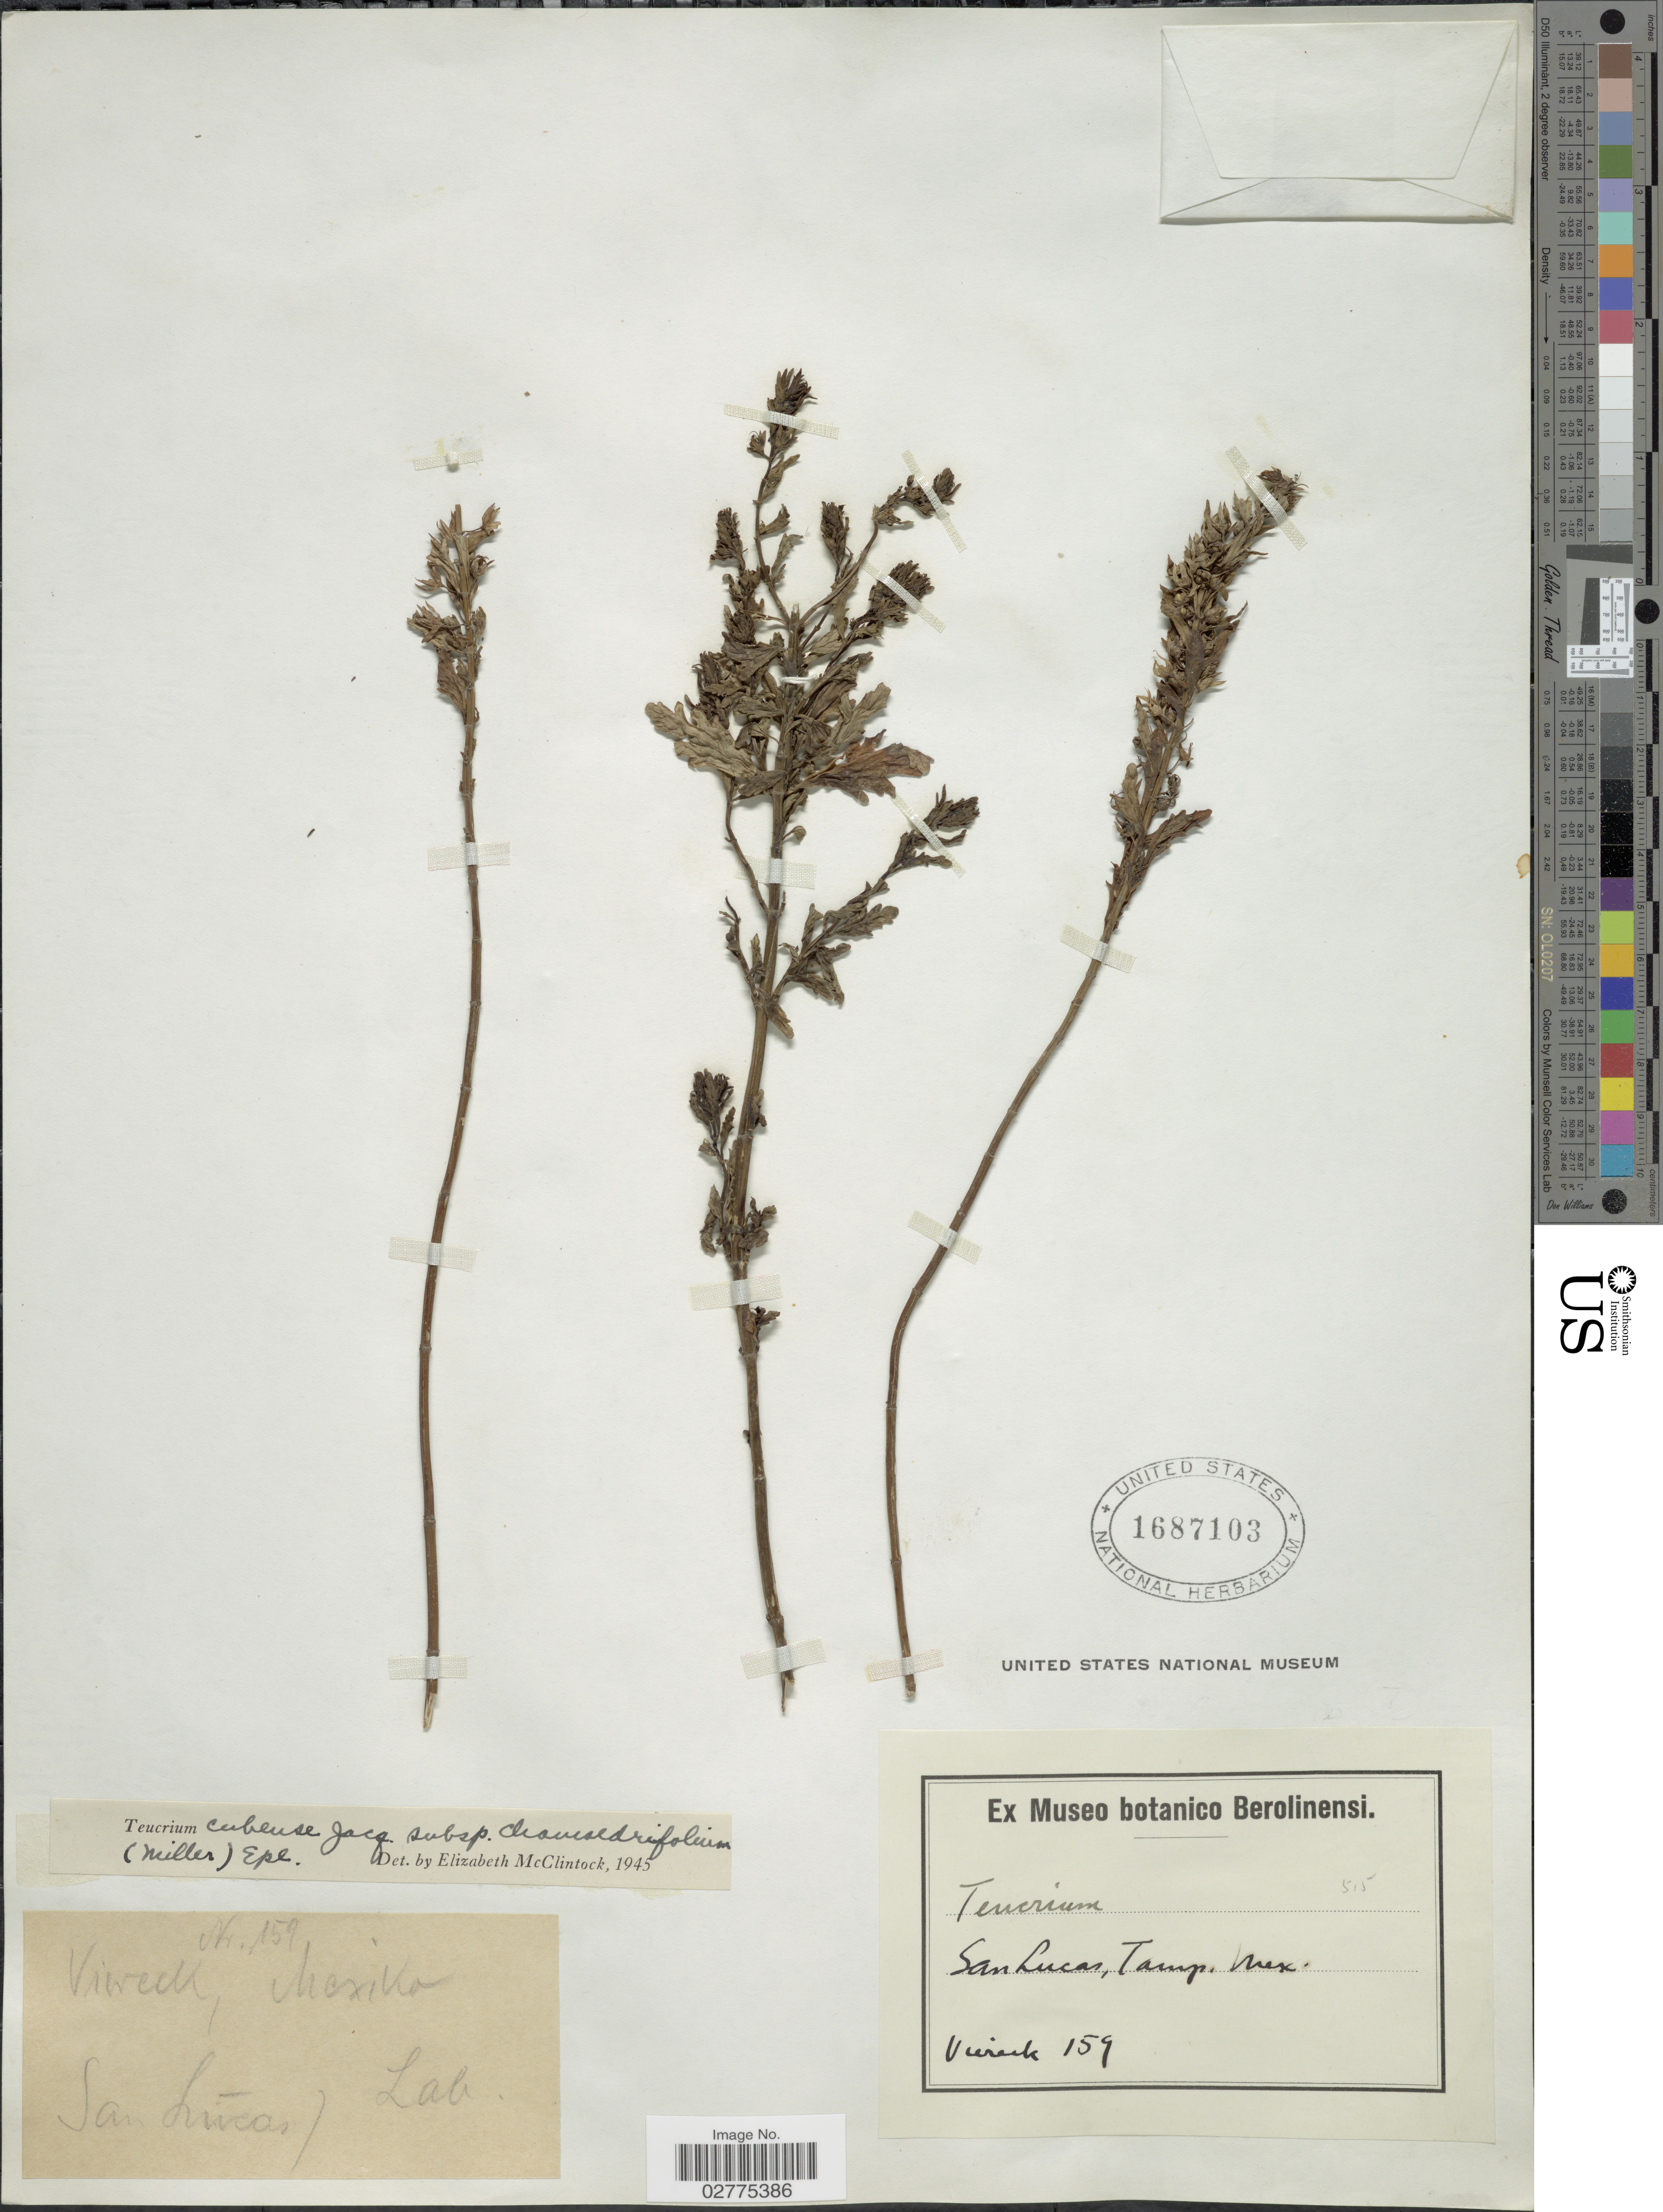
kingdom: Plantae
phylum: Tracheophyta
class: Magnoliopsida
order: Lamiales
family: Lamiaceae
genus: Teucrium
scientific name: Teucrium cubense subsp. chamaedrifolium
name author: Jacq.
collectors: -. Viereck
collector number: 159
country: Mexico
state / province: Tamaulipas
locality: San Lucas, Tamp. Mex.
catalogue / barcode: US 1687103